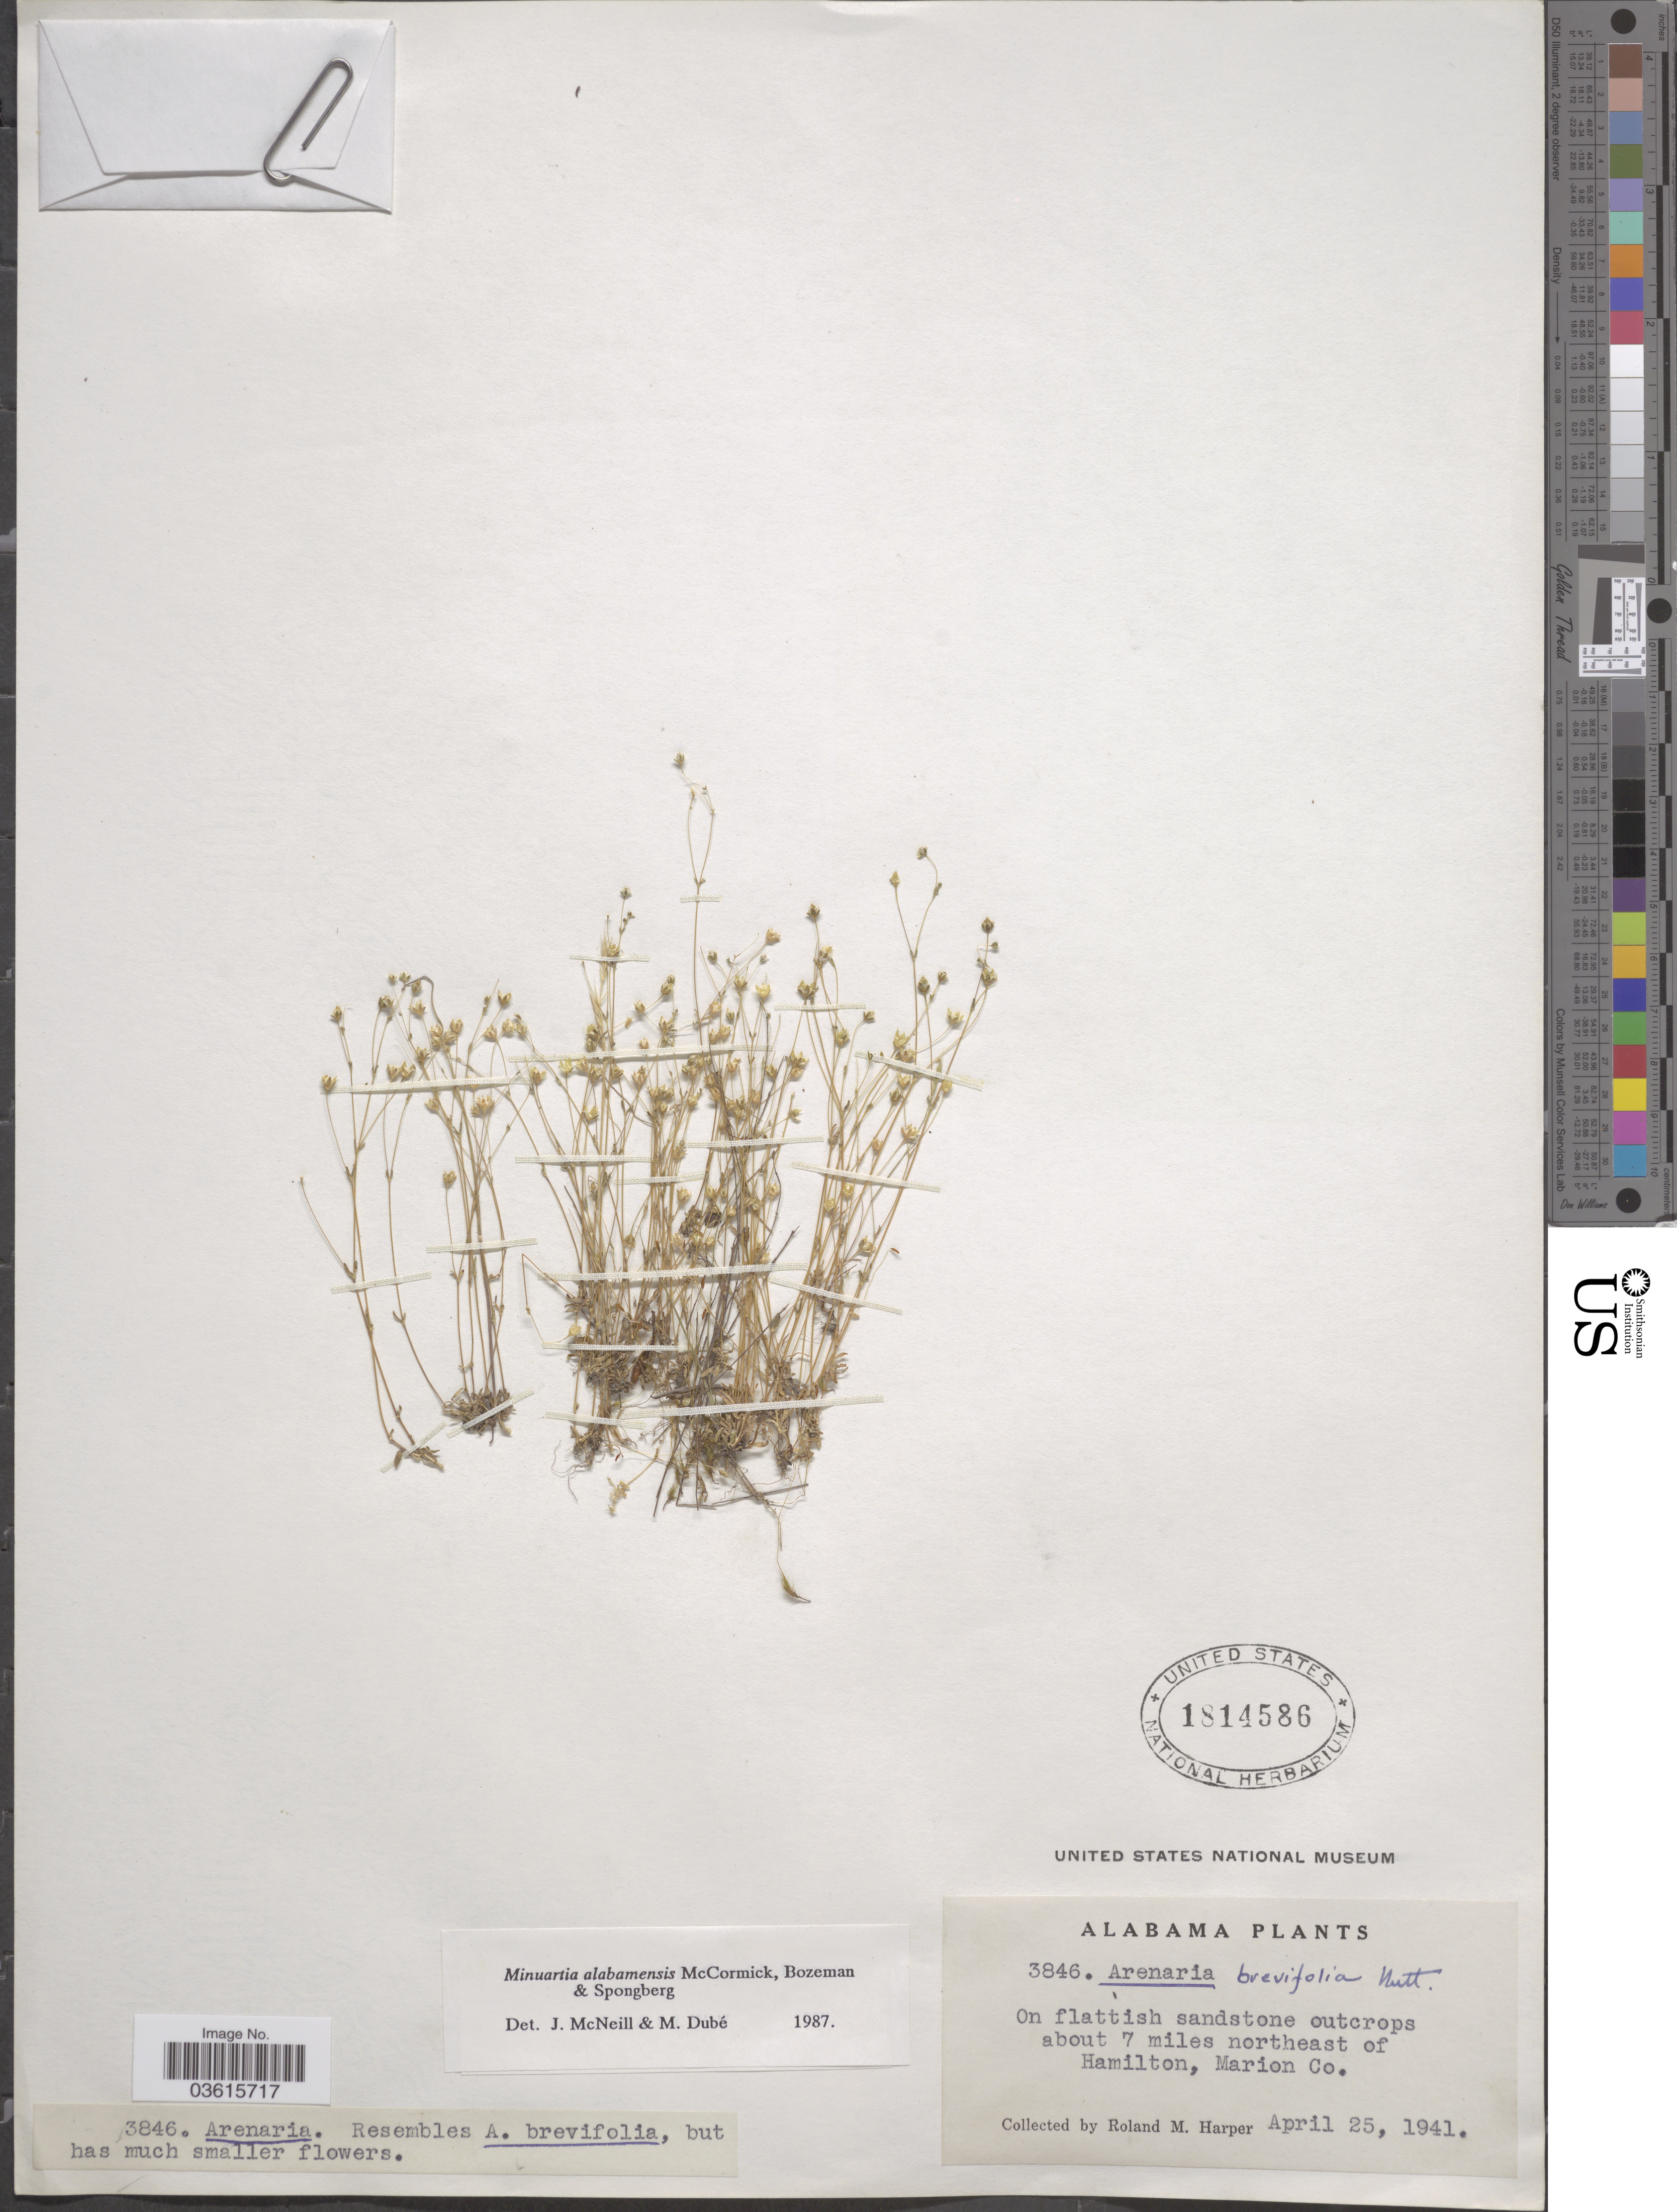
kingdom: Plantae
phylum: Tracheophyta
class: Magnoliopsida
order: Caryophyllales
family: Caryophyllaceae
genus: Minuartia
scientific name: Minuartia alabamensis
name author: J.F. McCormick et al.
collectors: R. Harper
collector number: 3846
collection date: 1941-04-25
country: United States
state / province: Alabama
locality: About 7 miles northeast of Hamilton, Marion Co.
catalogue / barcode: US 1814586